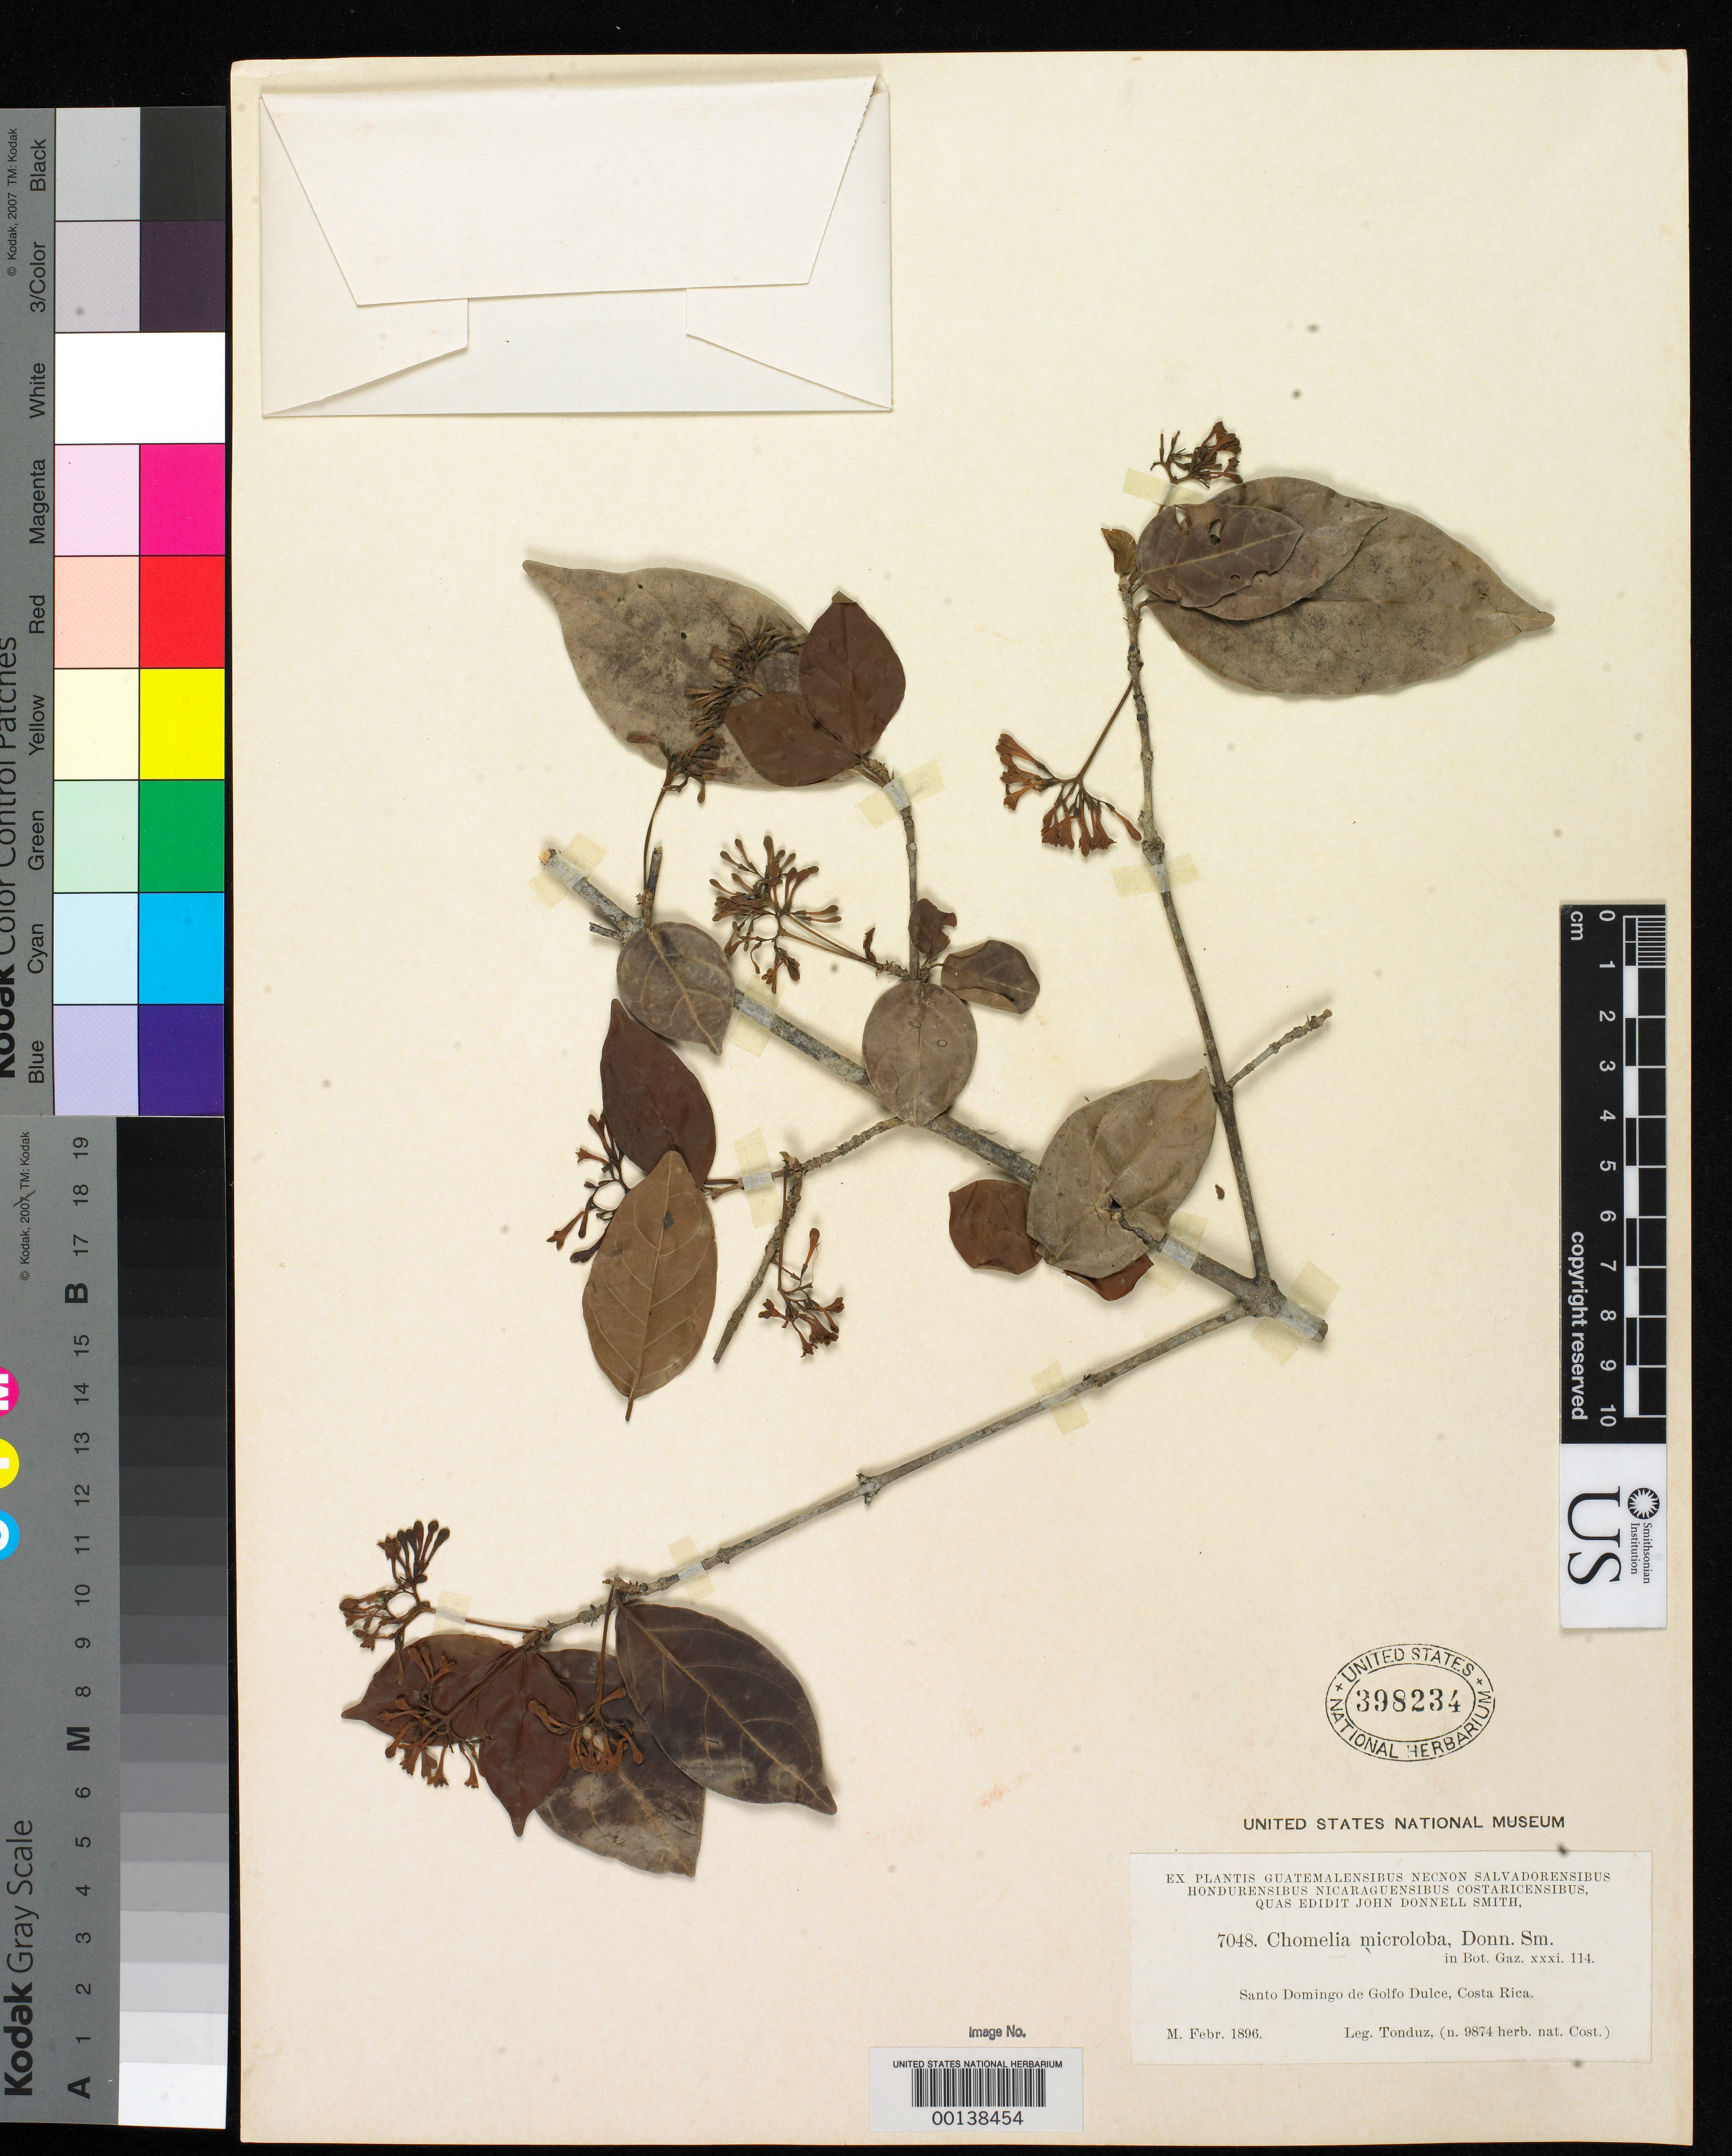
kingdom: Plantae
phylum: Tracheophyta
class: Magnoliopsida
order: Gentianales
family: Rubiaceae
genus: Chomelia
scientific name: Chomelia microloba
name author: Donn. Sm.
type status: Type Collection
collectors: A. Tonduz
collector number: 7048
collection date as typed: Feb 1896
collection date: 1896-02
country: Costa Rica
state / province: Puntarenas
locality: Santo Domingo de Golfo Dulce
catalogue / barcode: US 398234